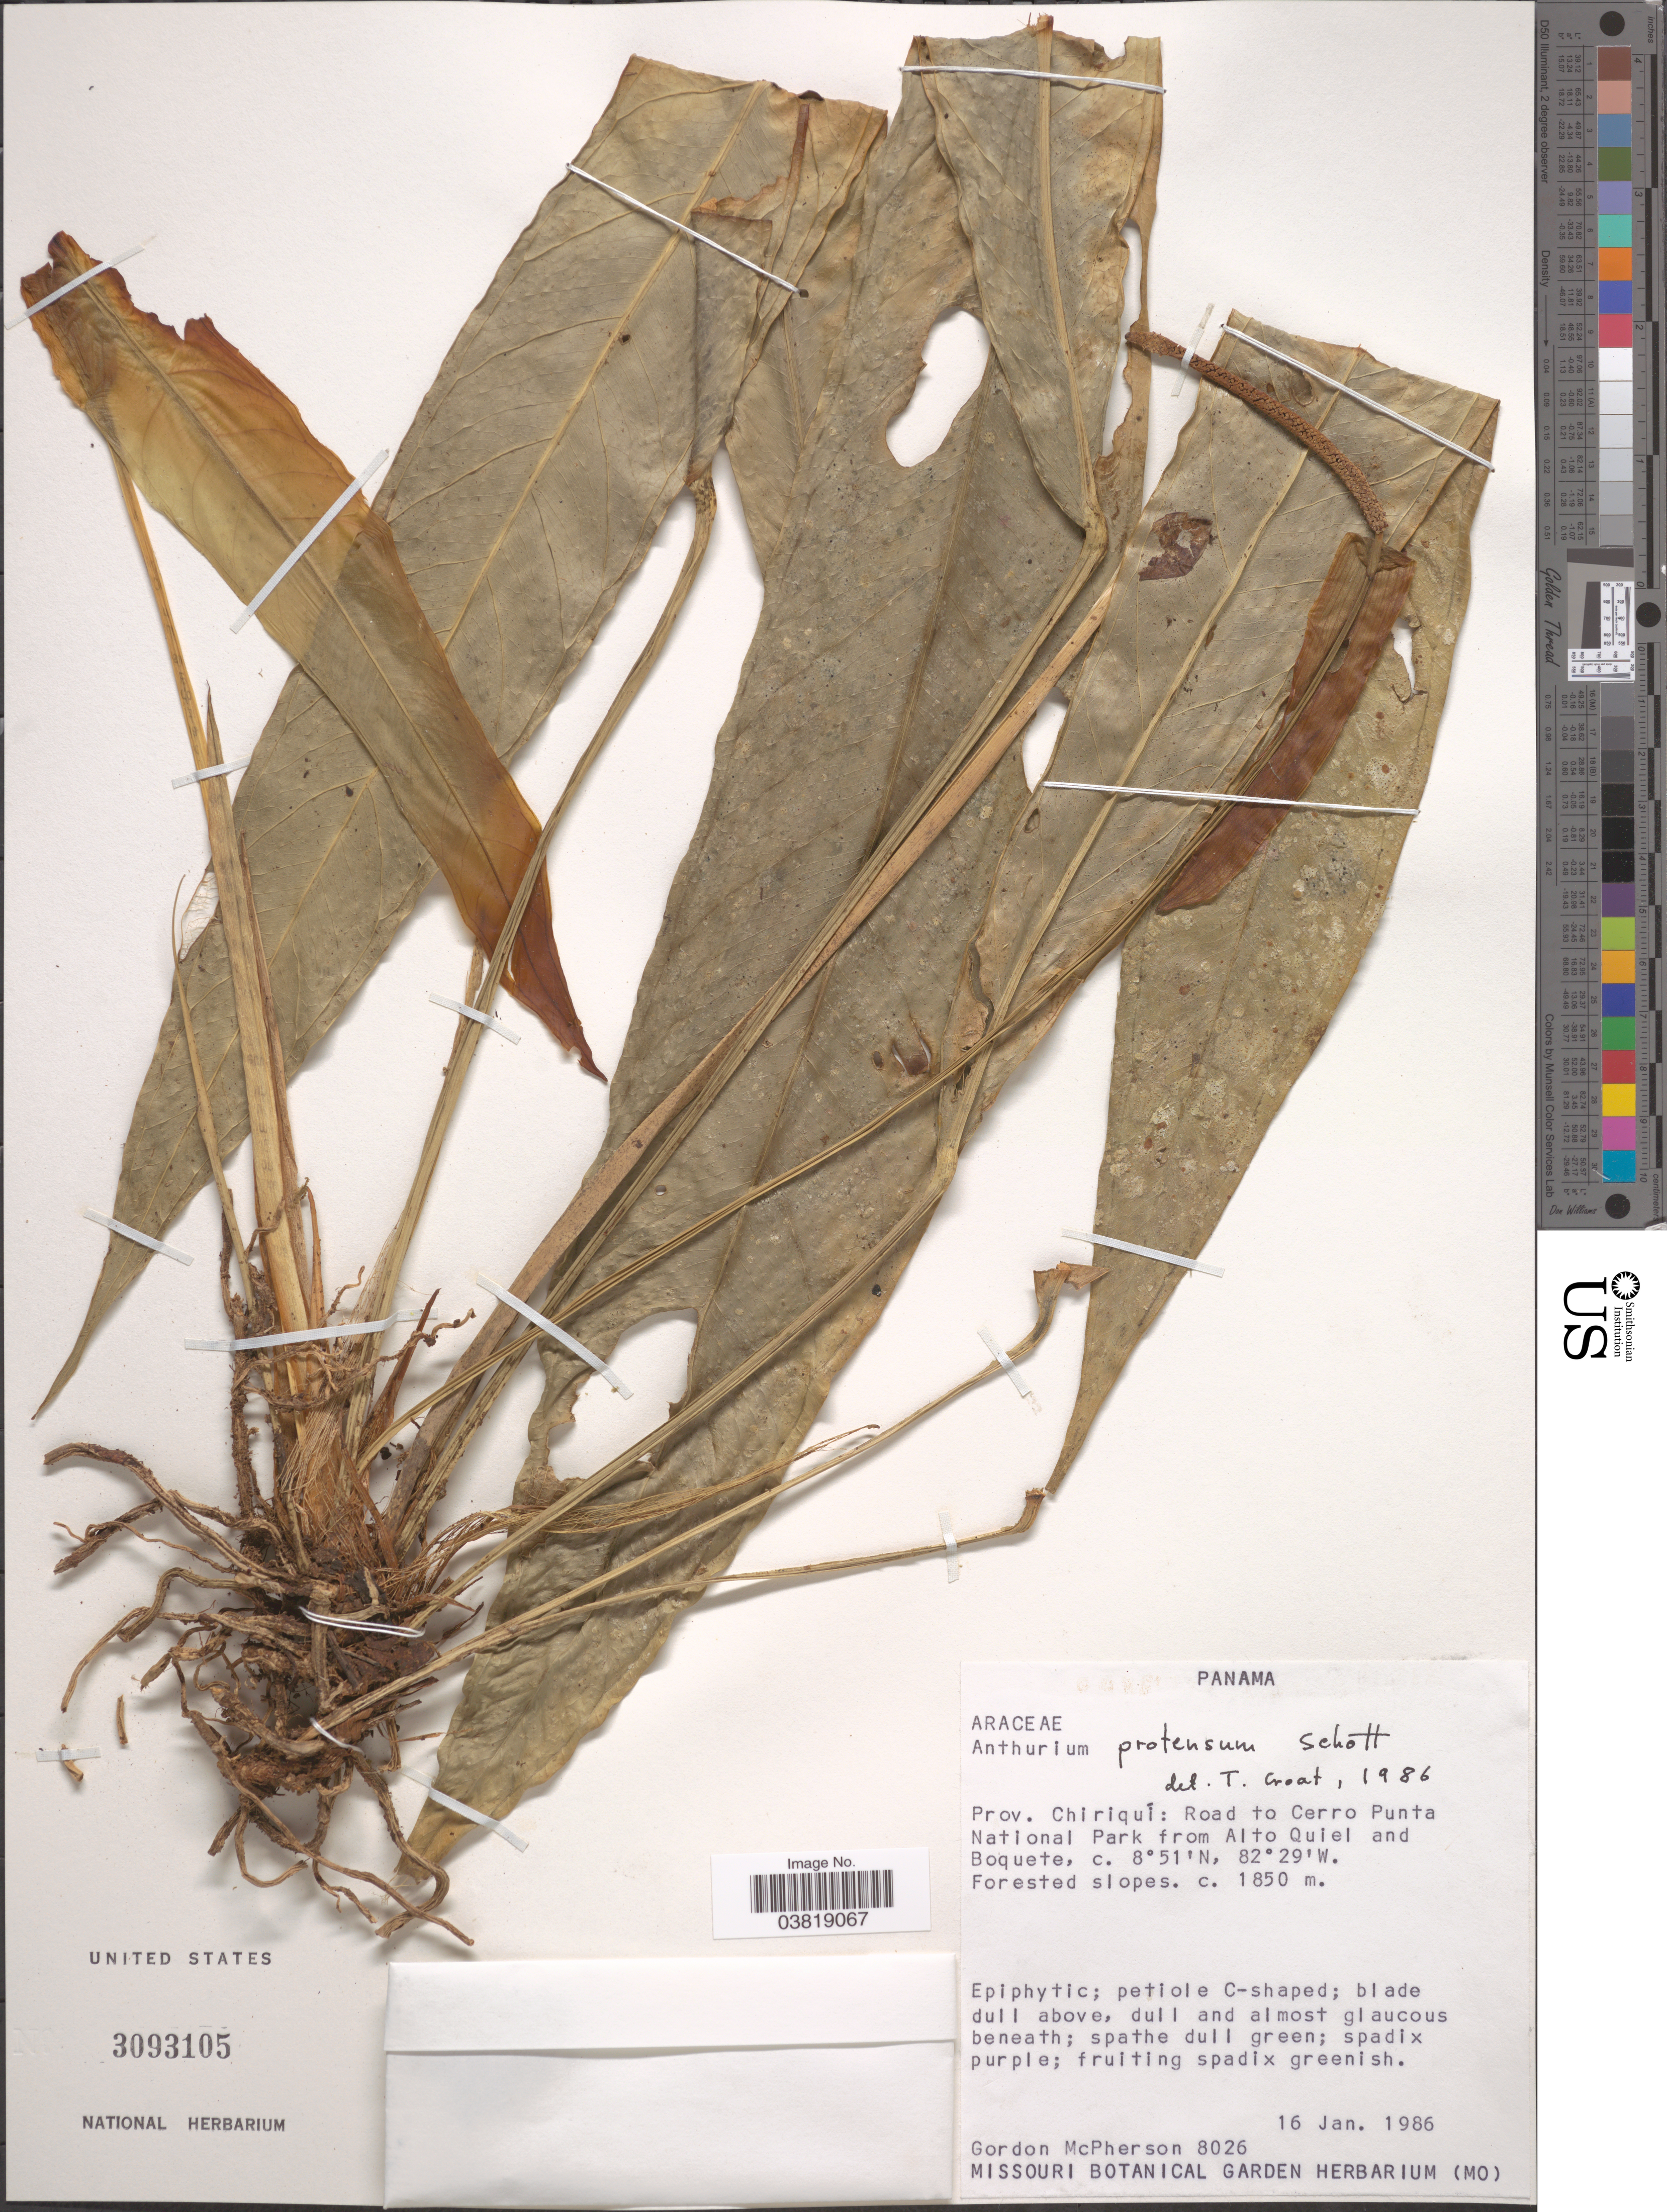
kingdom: Plantae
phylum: Tracheophyta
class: Liliopsida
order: Alismatales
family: Araceae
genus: Anthurium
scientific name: Anthurium protensum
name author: Schott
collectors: G. McPherson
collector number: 8026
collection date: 1986-01-16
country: Panama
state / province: Chiriqui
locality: Prov. Chiriquí: Road to Cerro Punta National Park from Alto Quiel and Boquete. Forested slopes.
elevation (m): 1850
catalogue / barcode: US 3093105